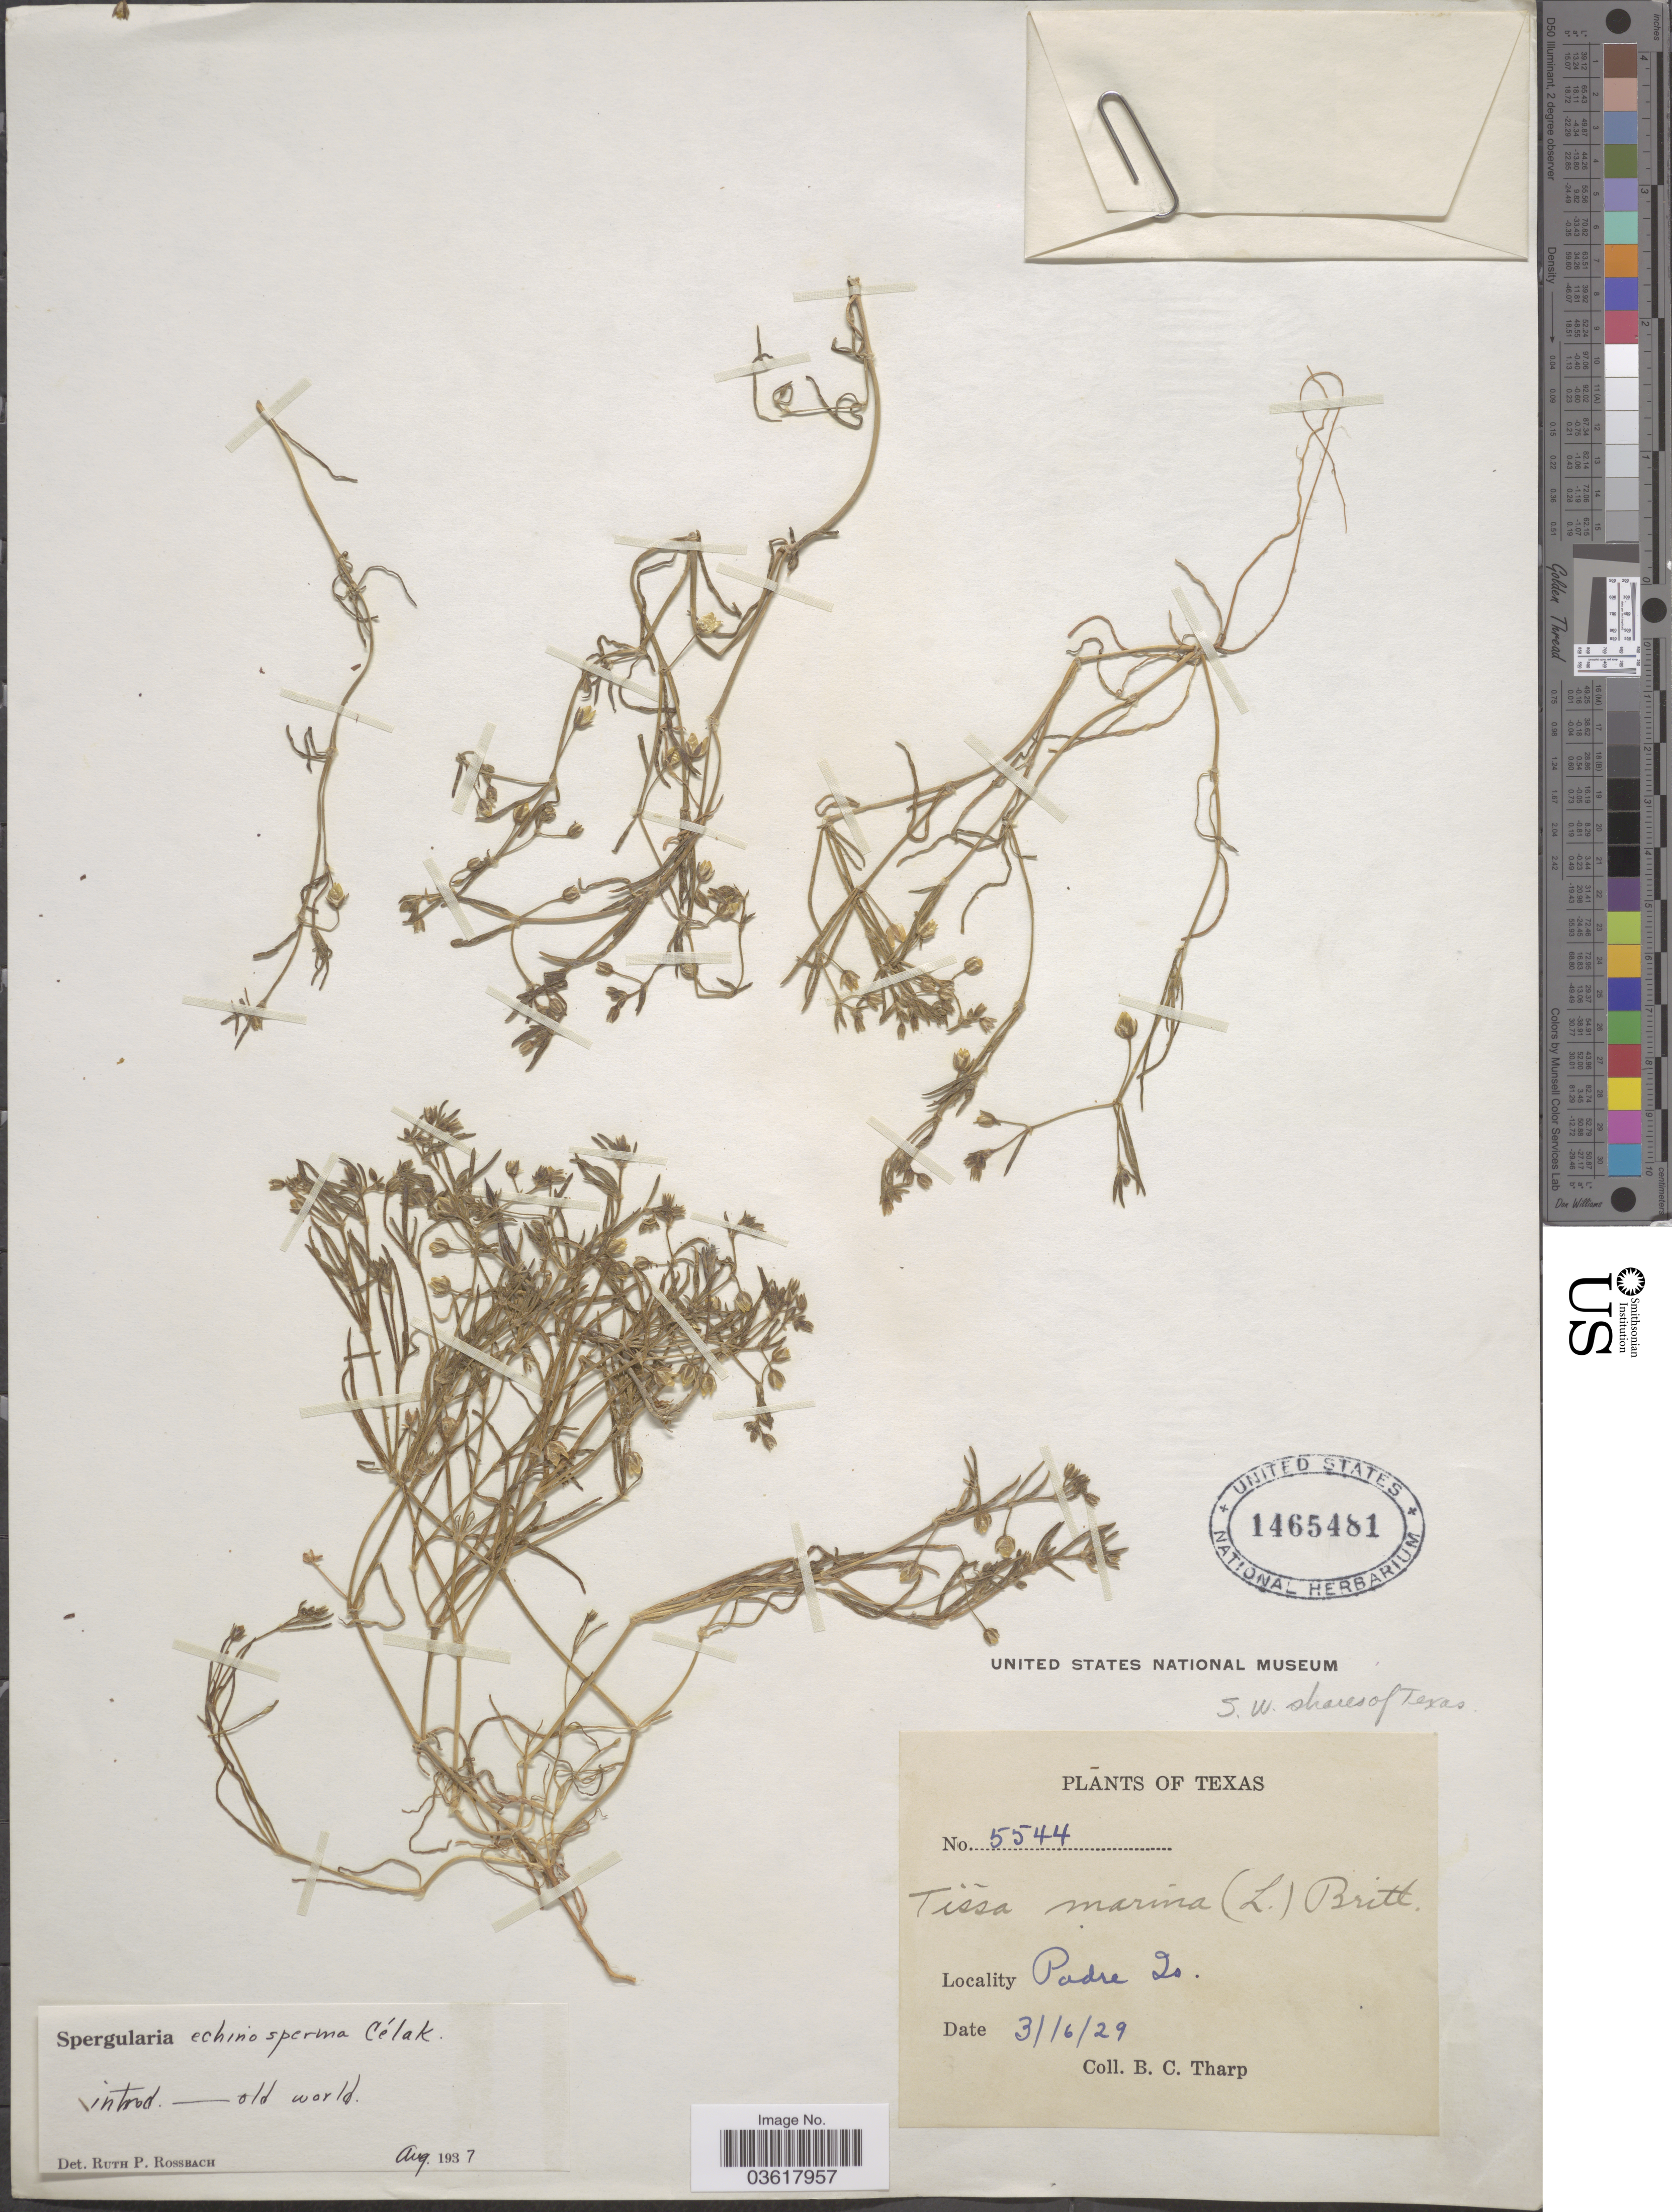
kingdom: Plantae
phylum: Tracheophyta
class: Magnoliopsida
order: Caryophyllales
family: Caryophyllaceae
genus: Spergularia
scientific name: Spergularia echinosperma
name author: (Čelak.) Asch. & Graebn.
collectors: B. C. Tharp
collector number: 5544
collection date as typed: Transcribed d/m/y: 16/3/29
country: United States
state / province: Texas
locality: S. W. shores of Texas. Padre Is.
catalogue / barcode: US 1465481